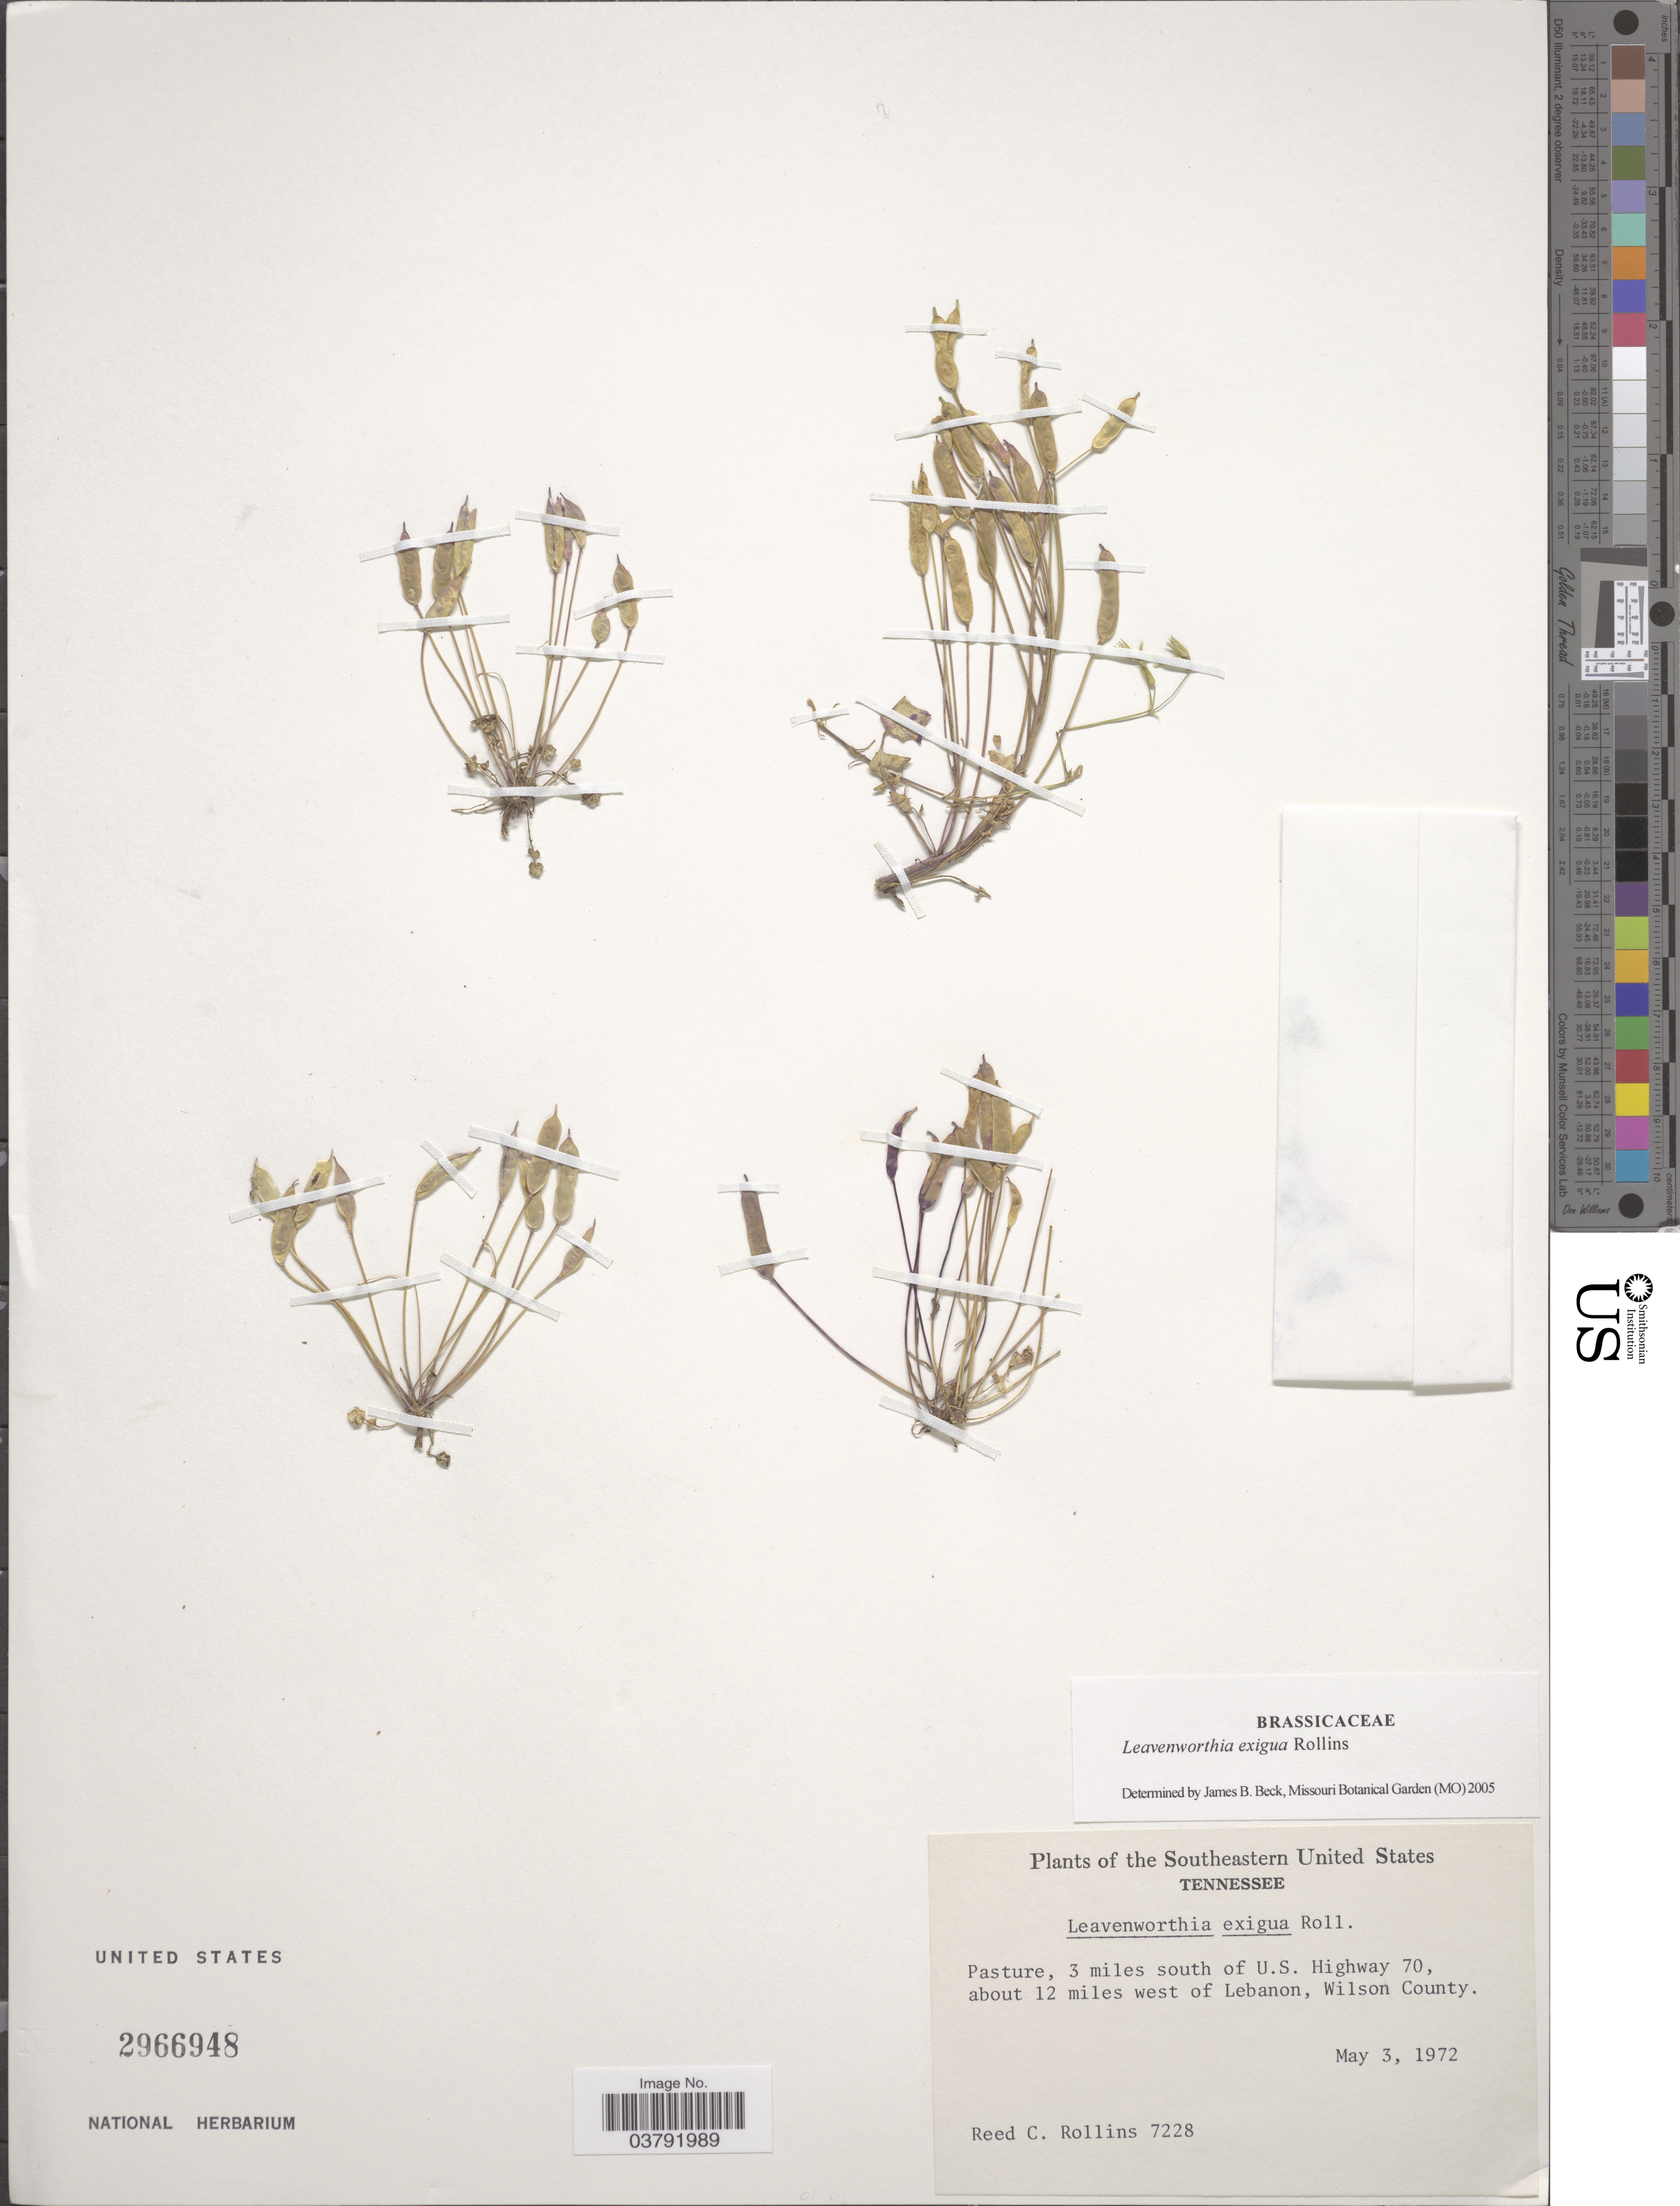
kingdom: Plantae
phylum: Tracheophyta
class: Magnoliopsida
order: Brassicales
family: Brassicaceae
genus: Leavenworthia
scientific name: Leavenworthia exigua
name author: Rollins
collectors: R. C. Rollins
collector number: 7228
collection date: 1972-05-03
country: United States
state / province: Tennessee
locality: Southeastern United States. 3 miles south of U.S. Highway 70, about 12 miles west of Lebanon, Wilson County.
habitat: pasture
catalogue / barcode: US 2966948